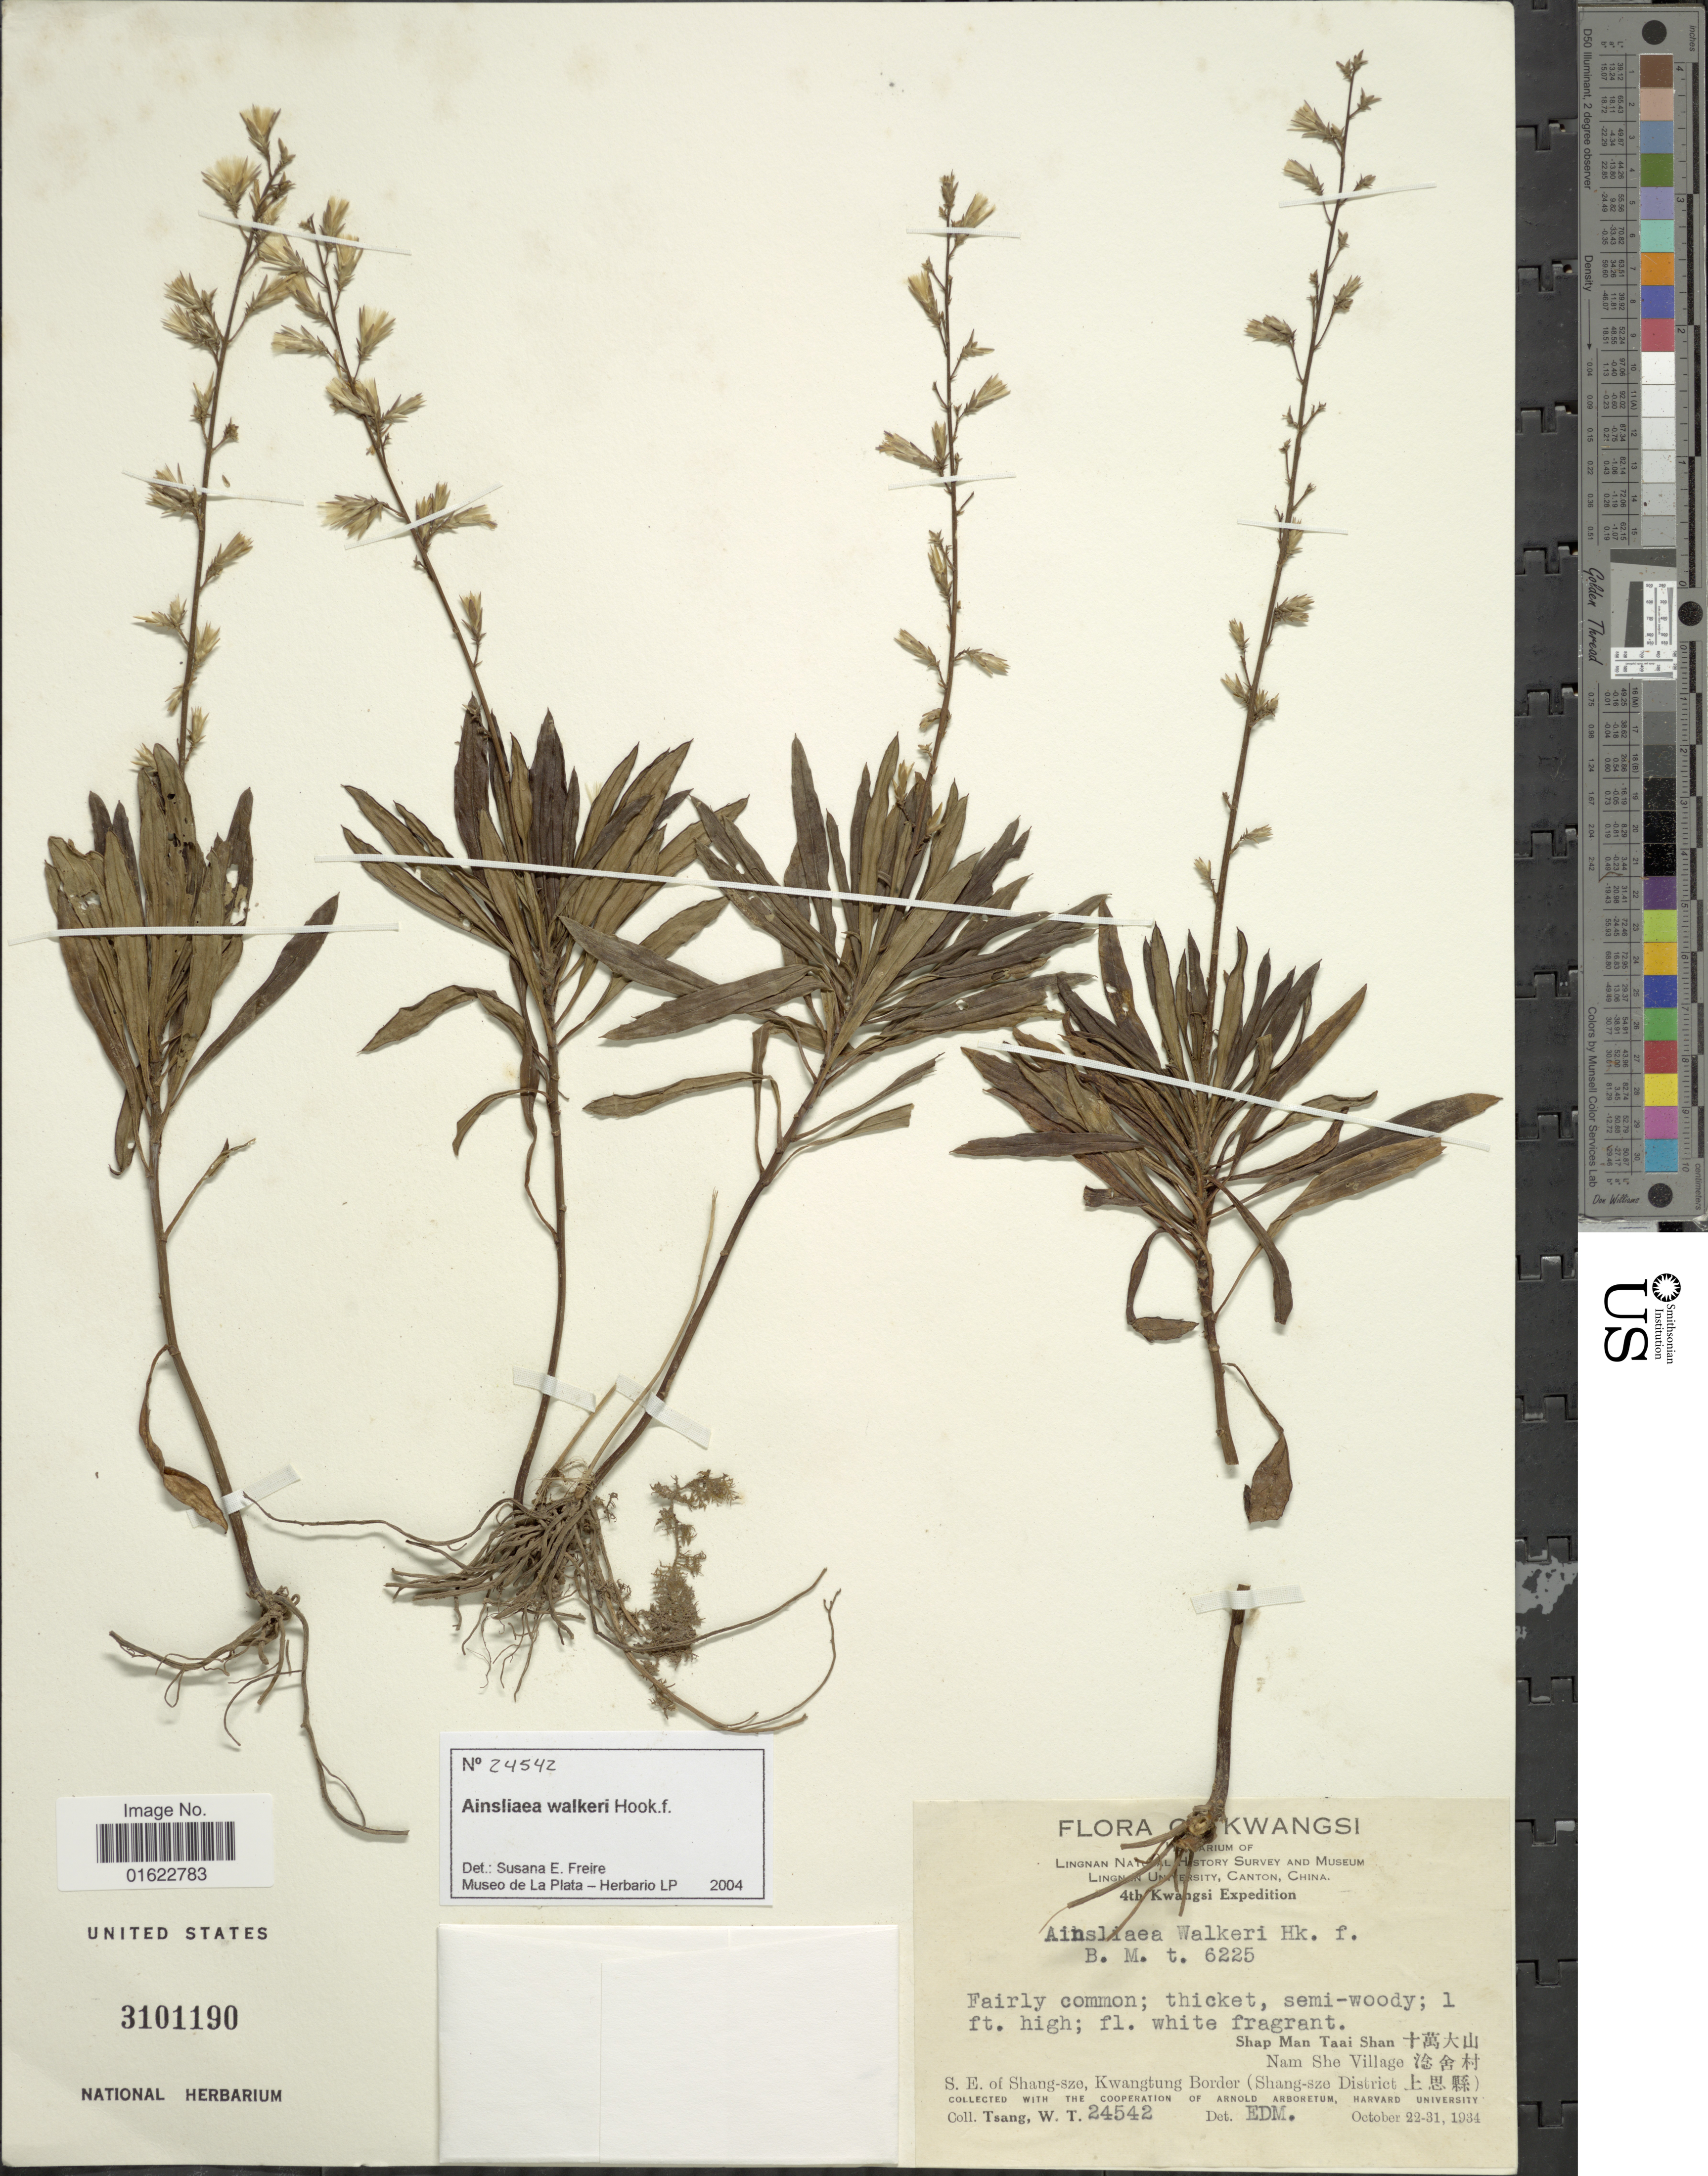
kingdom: Plantae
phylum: Tracheophyta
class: Magnoliopsida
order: Asterales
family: Asteraceae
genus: Ainsliaea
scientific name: Ainsliaea walkeri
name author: Hook. f.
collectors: W. T. Tsang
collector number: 24542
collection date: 1934-10-22/1934-10-31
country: China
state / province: Guangxi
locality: Kwangsi, Shap Man Taai Shan X, Nam She Village X, S.E. of Shang-sze, Kwangtung Border (Shang-sze District X)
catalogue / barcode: US 3101190